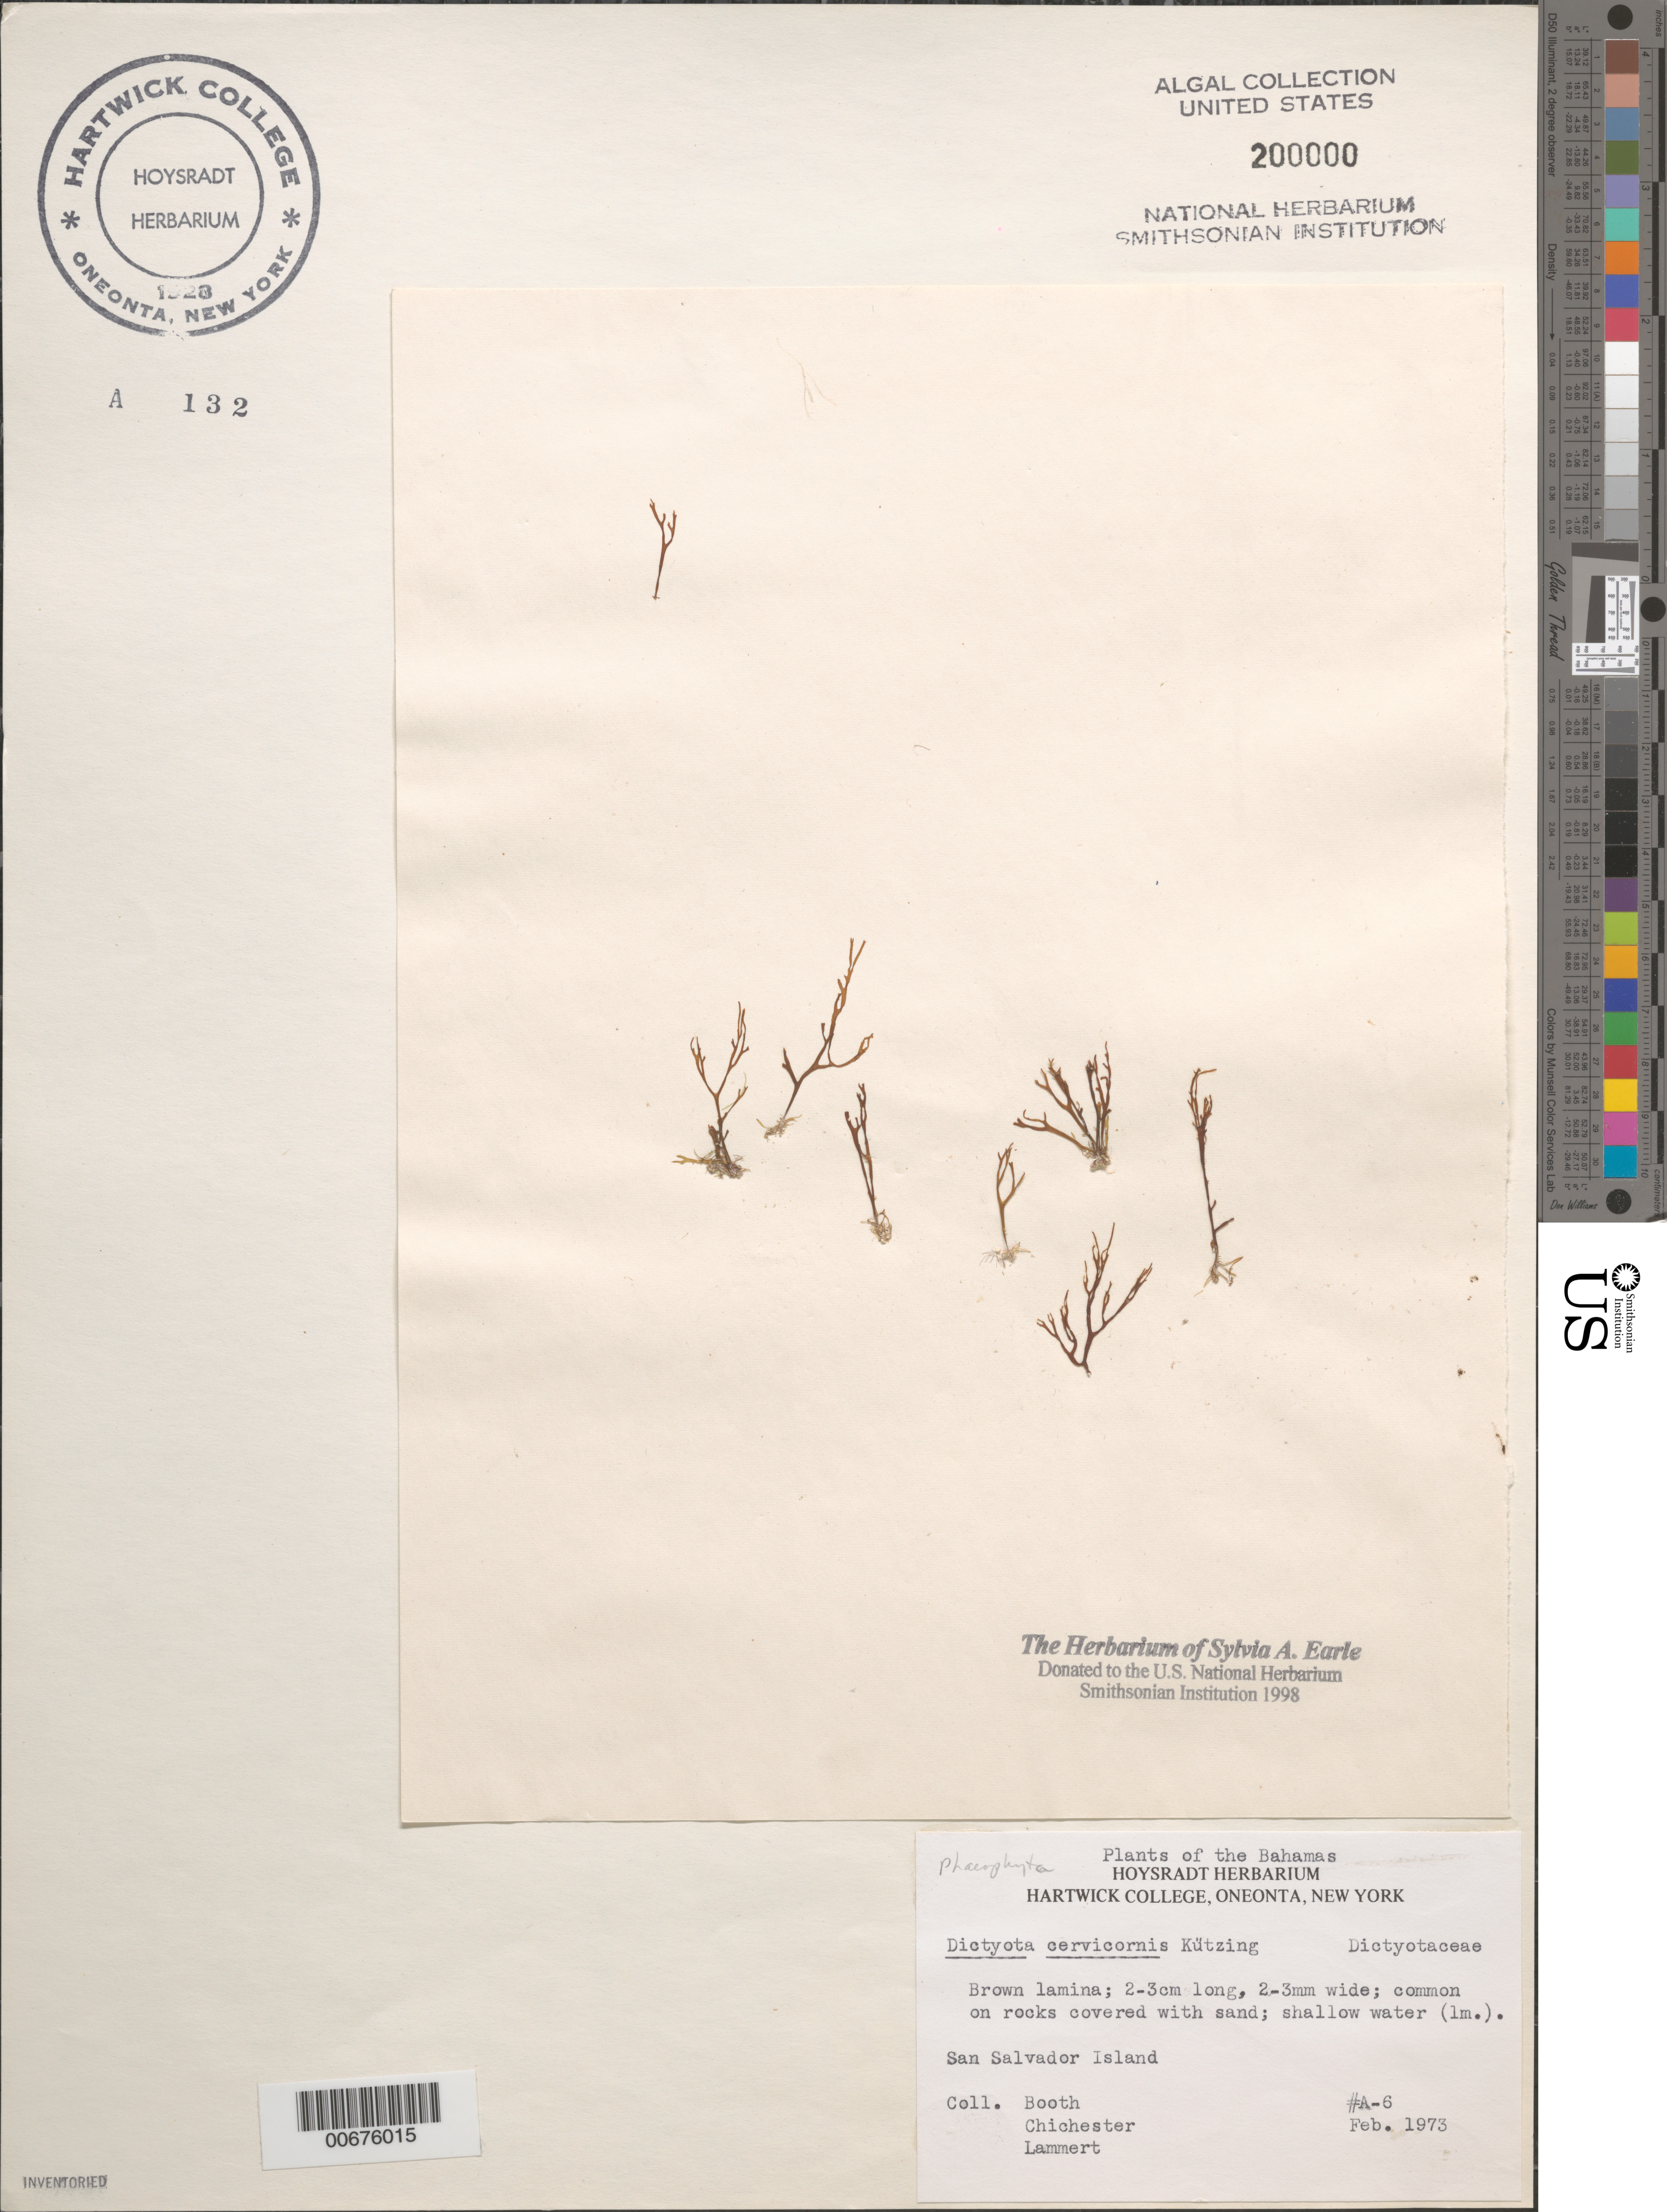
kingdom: Chromista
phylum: Ochrophyta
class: Phaeophyceae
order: Dictyotales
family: Dictyotaceae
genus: Dictyota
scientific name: Dictyota cervicornis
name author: Kütz.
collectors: -. Booth, -. Chichester & -. Lammert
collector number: A-6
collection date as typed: Feb 1973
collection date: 1973-02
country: Bahamas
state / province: San Salvador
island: San Salvador Island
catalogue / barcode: US 200000